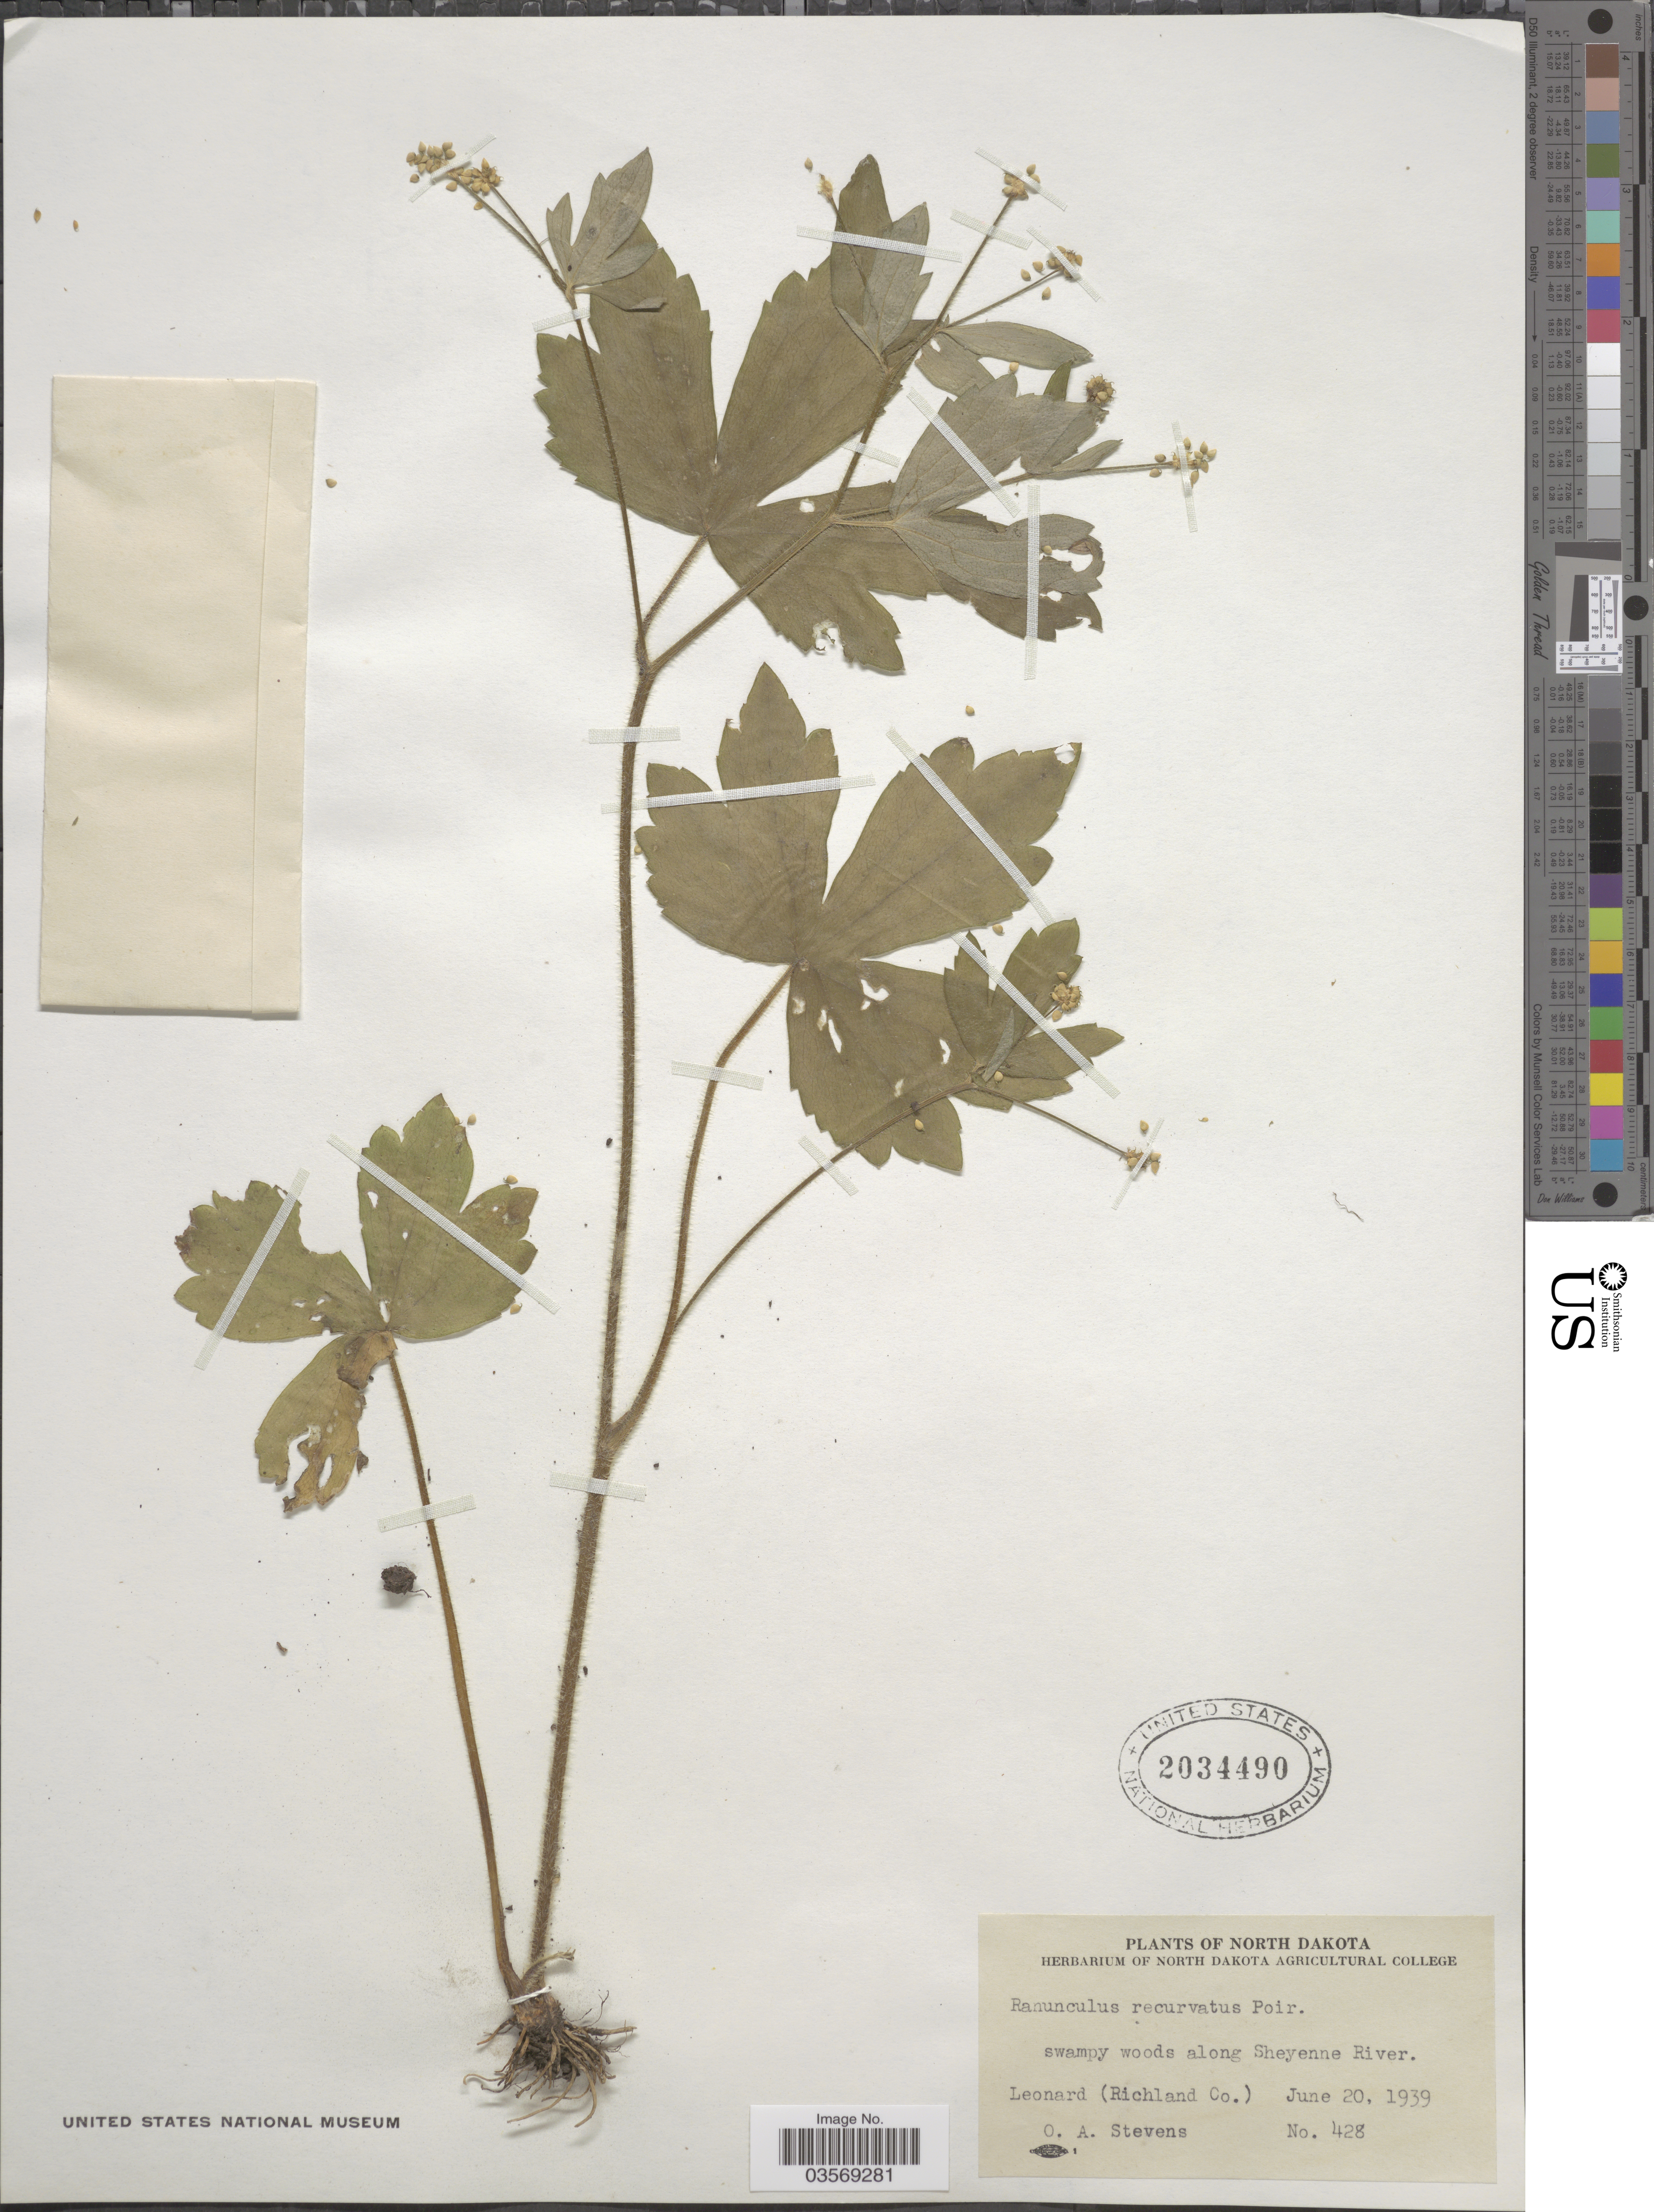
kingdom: Plantae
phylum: Tracheophyta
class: Magnoliopsida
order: Ranunculales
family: Ranunculaceae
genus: Ranunculus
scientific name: Ranunculus recurvatus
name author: Poir.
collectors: O. A. Stevens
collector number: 428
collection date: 1939-06-20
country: United States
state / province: North Dakota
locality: Swampy woods along Sheyenne River. Leonard (Richland Co.).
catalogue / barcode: US 2034490